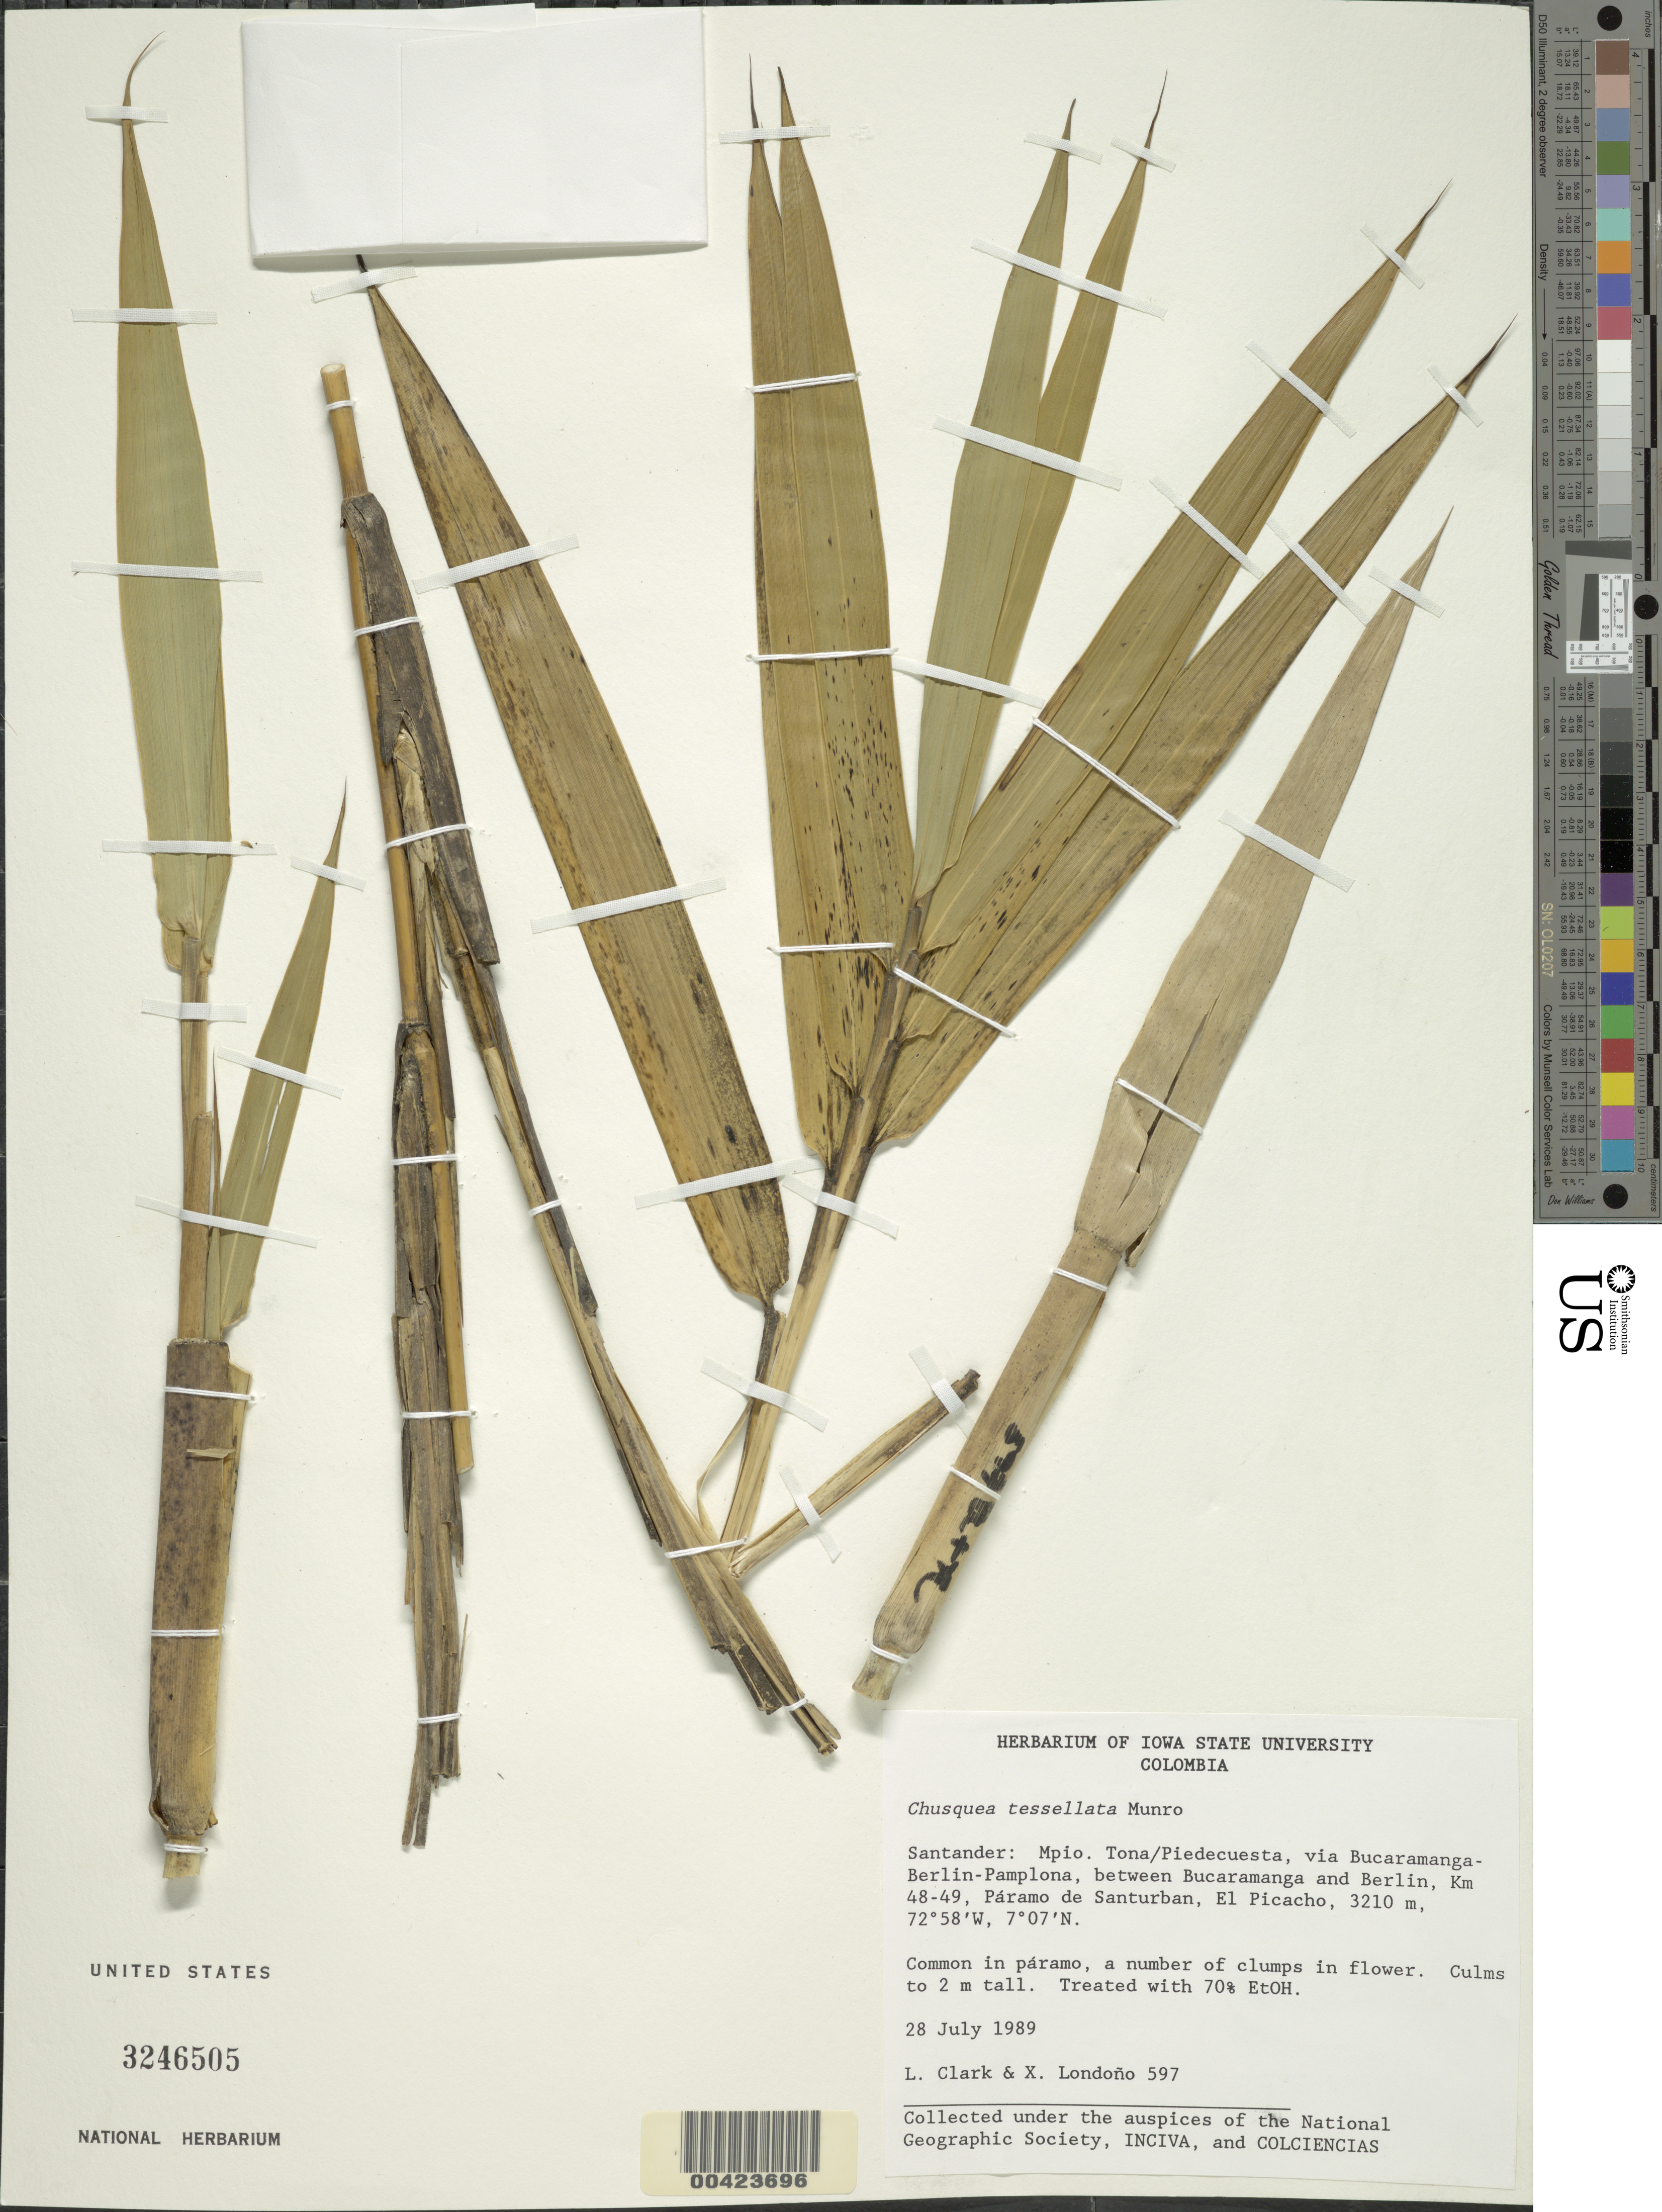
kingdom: Plantae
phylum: Tracheophyta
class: Liliopsida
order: Poales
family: Poaceae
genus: Chusquea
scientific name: Chusquea tessellata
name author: Munro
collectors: L. G. Clark & X. Londoño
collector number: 597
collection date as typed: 28 Jul 1989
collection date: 1989-07-28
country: Colombia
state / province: Santander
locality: El picacho; Paramo de San Turban; via Bucaramanga - Berlin - Pamplona, between Bucaramanga and Berlin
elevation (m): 3210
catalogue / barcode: US 3246505